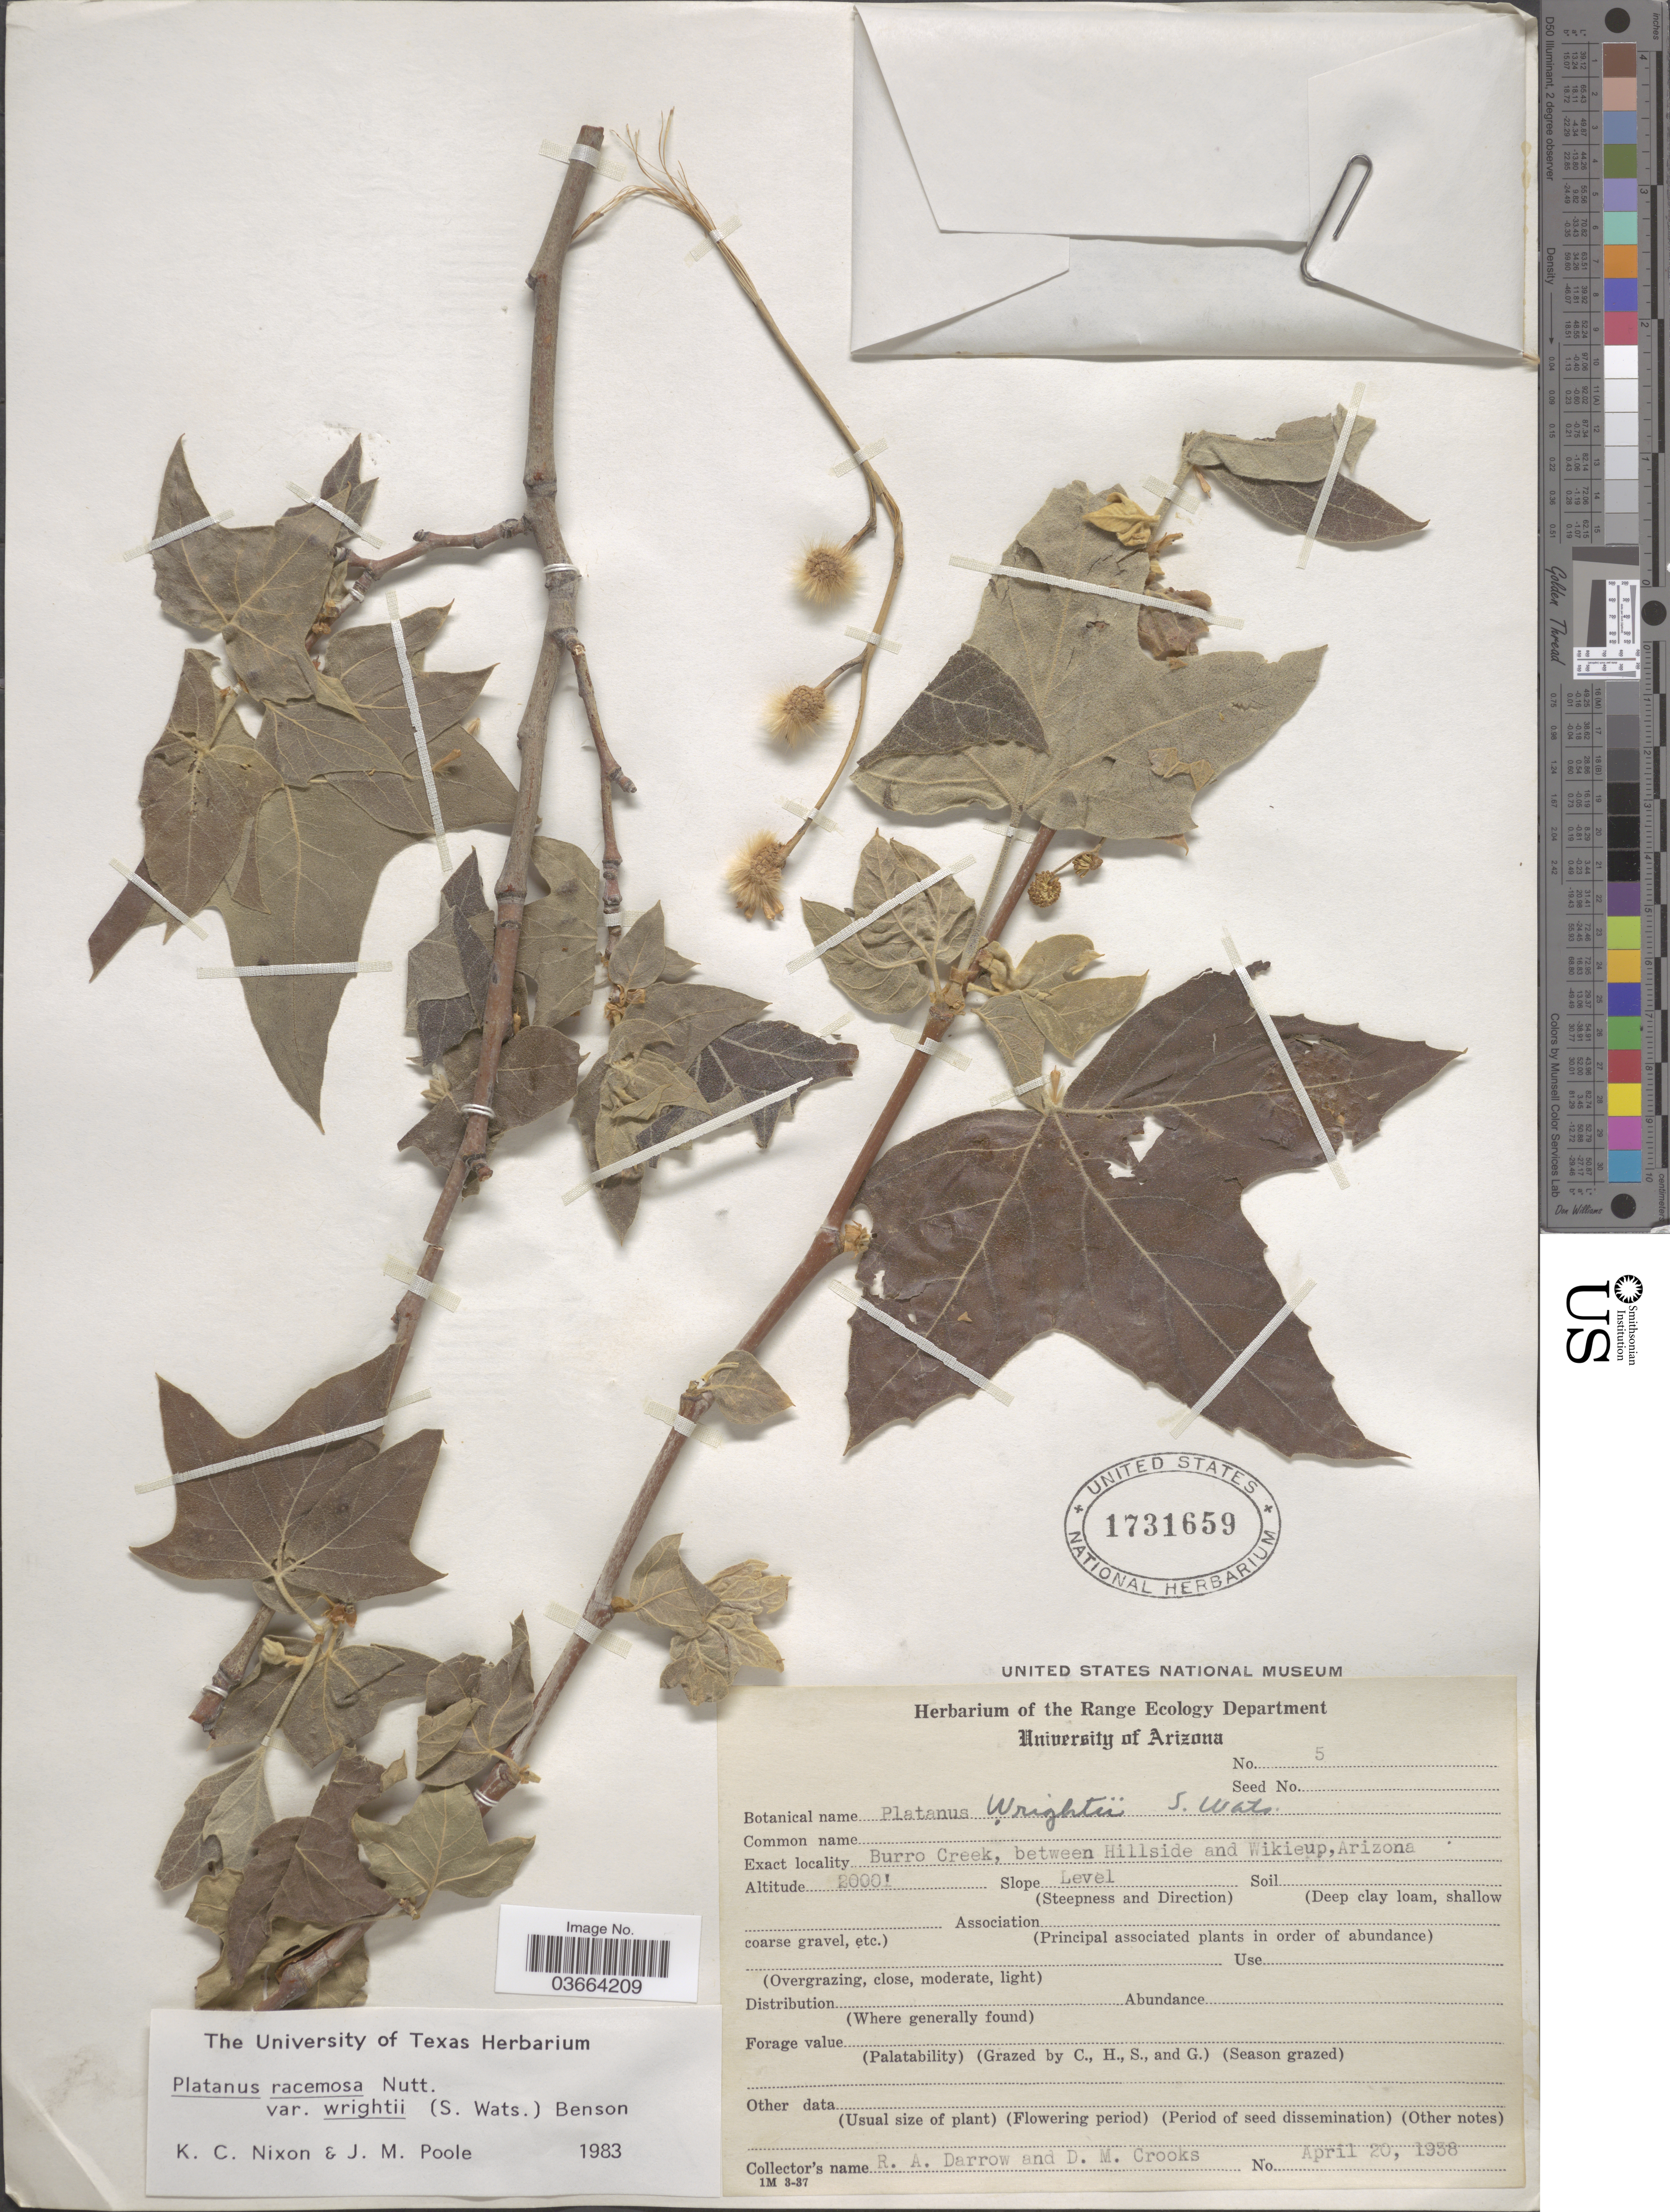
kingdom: Plantae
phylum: Tracheophyta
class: Magnoliopsida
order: Proteales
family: Platanaceae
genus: Platanus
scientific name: Platanus racemosa var. wrightii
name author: (S. Watson) L.D. Benson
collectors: R. A. Darrow & D. Crooks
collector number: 5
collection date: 1938-04-20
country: United States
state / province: Arizona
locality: Burro Creek, between Hillside and Wikieup.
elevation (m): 610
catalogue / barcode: US 1731659